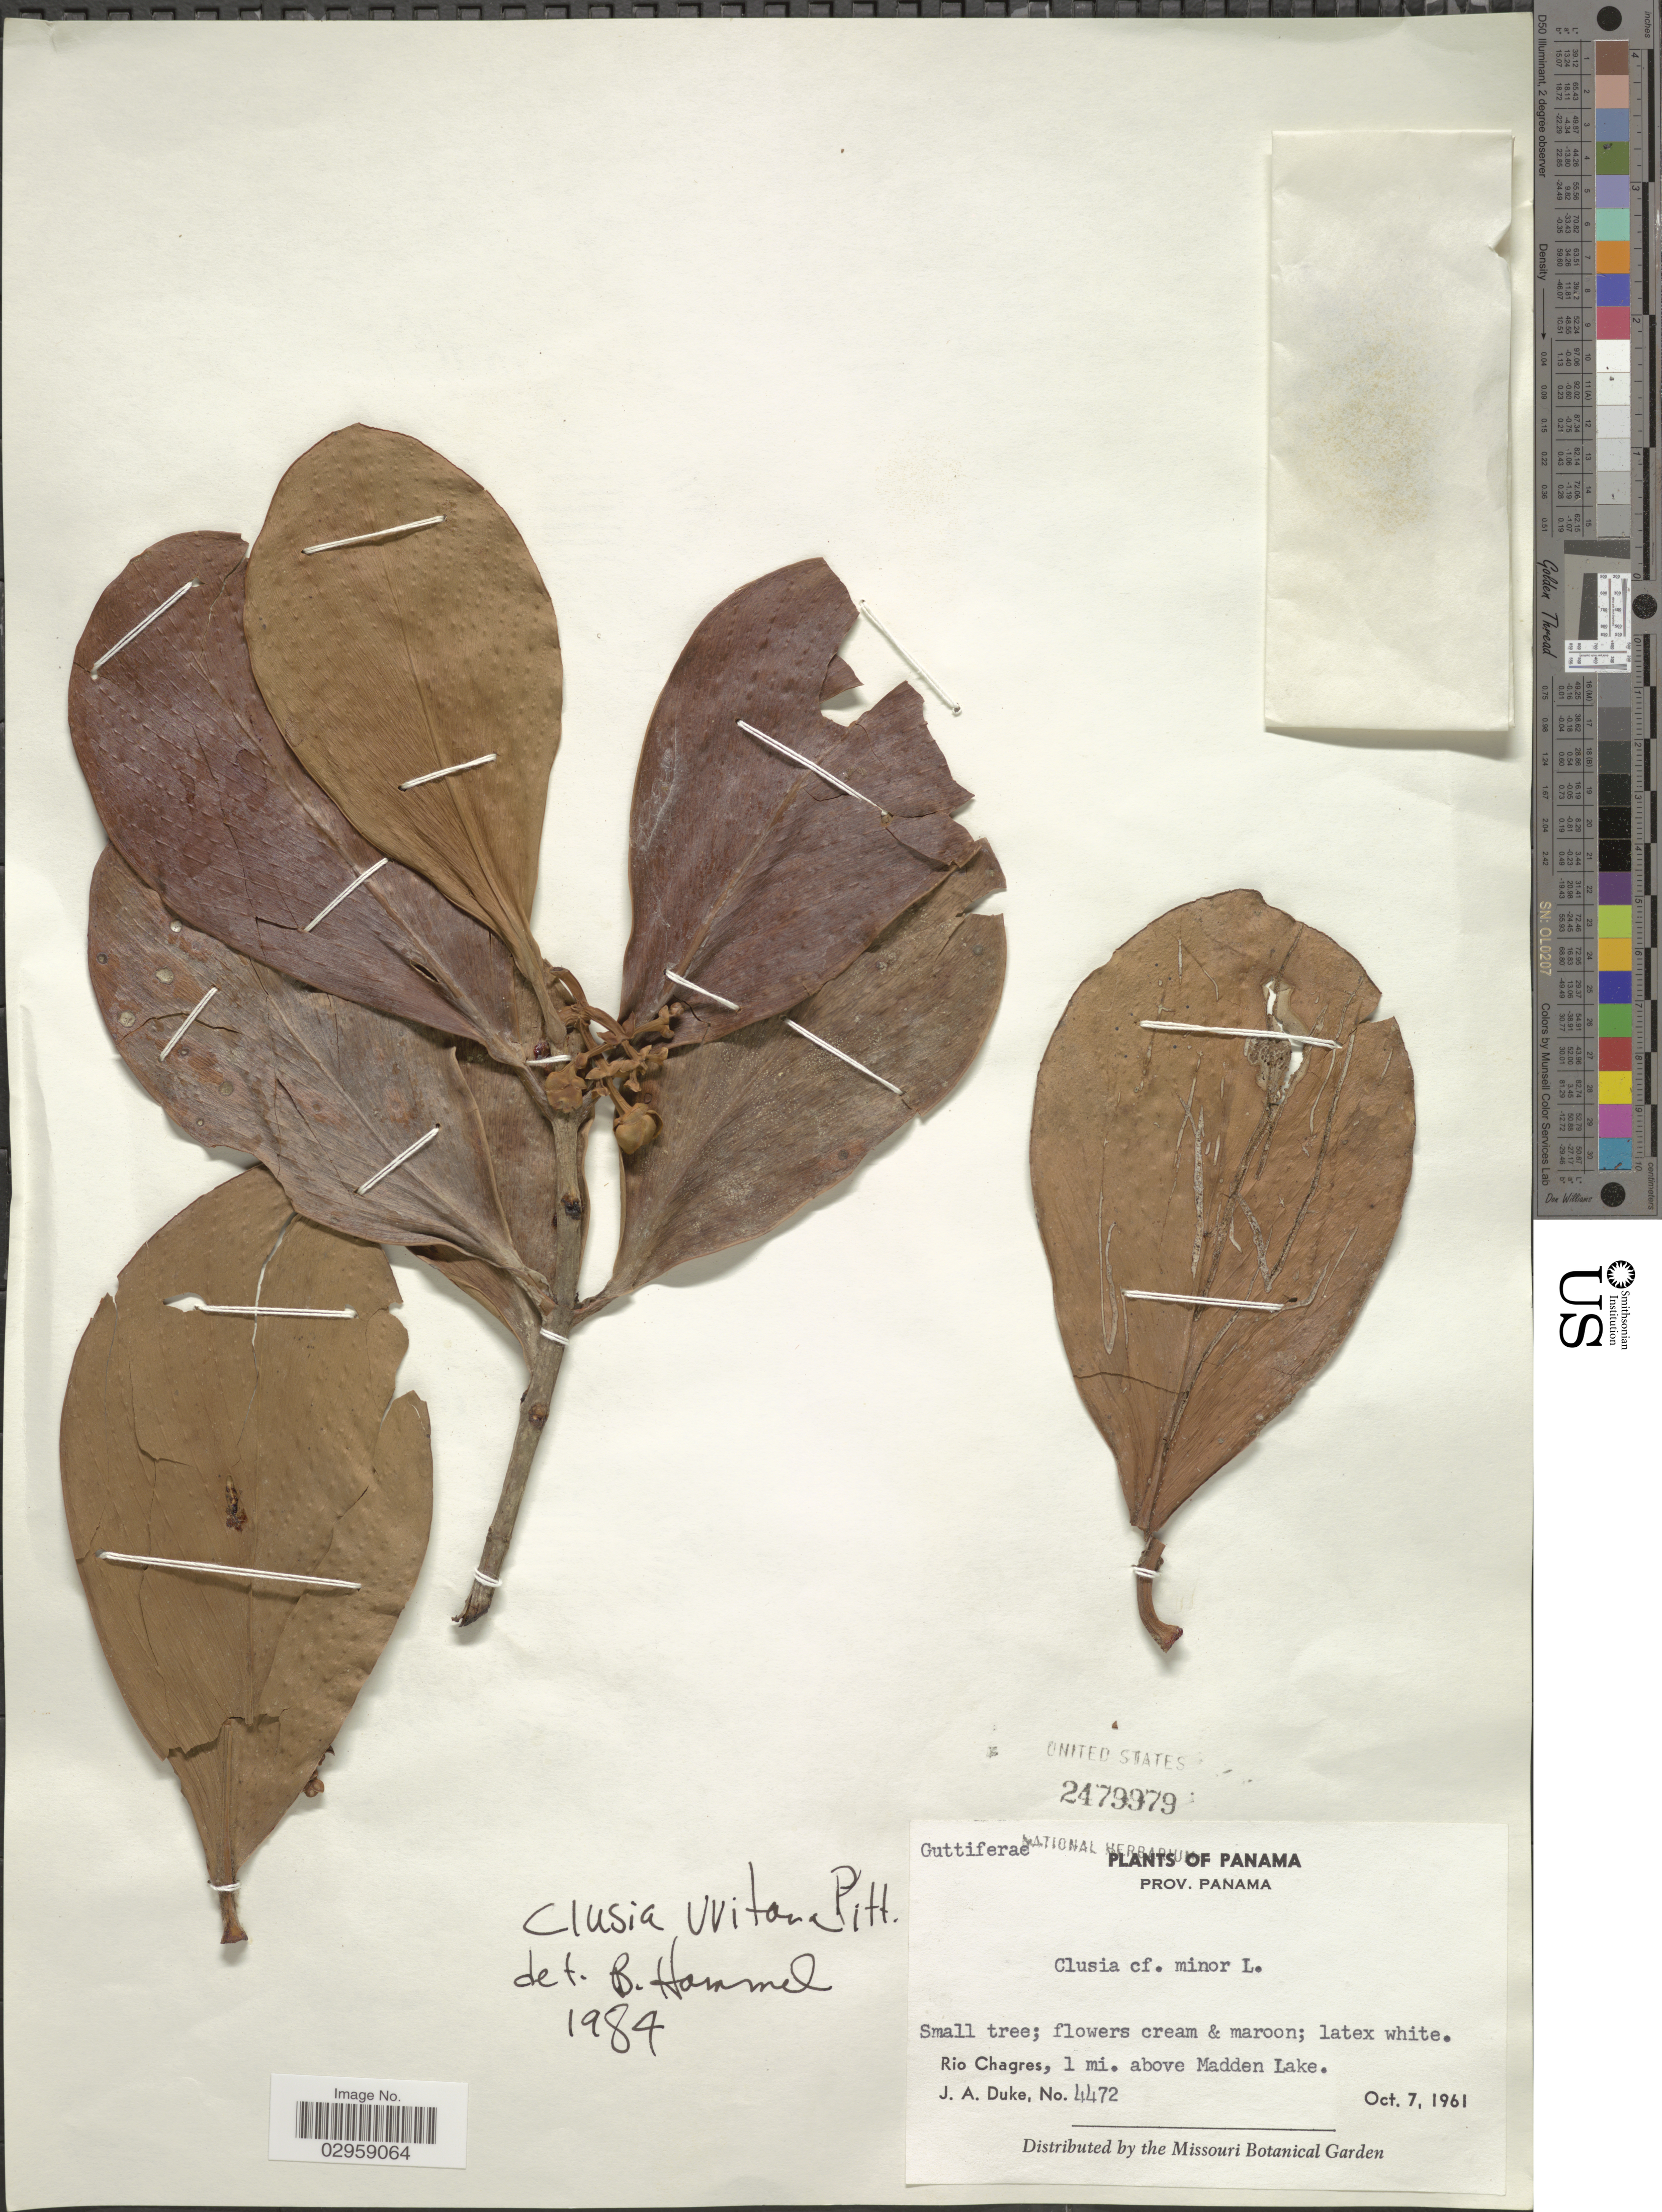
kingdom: Plantae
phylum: Tracheophyta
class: Magnoliopsida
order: Malpighiales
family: Clusiaceae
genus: Clusia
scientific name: Clusia uvitana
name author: Pittier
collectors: J. A. Duke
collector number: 4472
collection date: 1961-10-07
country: Panama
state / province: Panamá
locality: Rio Chagres, 1 mi. above Madden Lake.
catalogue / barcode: US 2479979